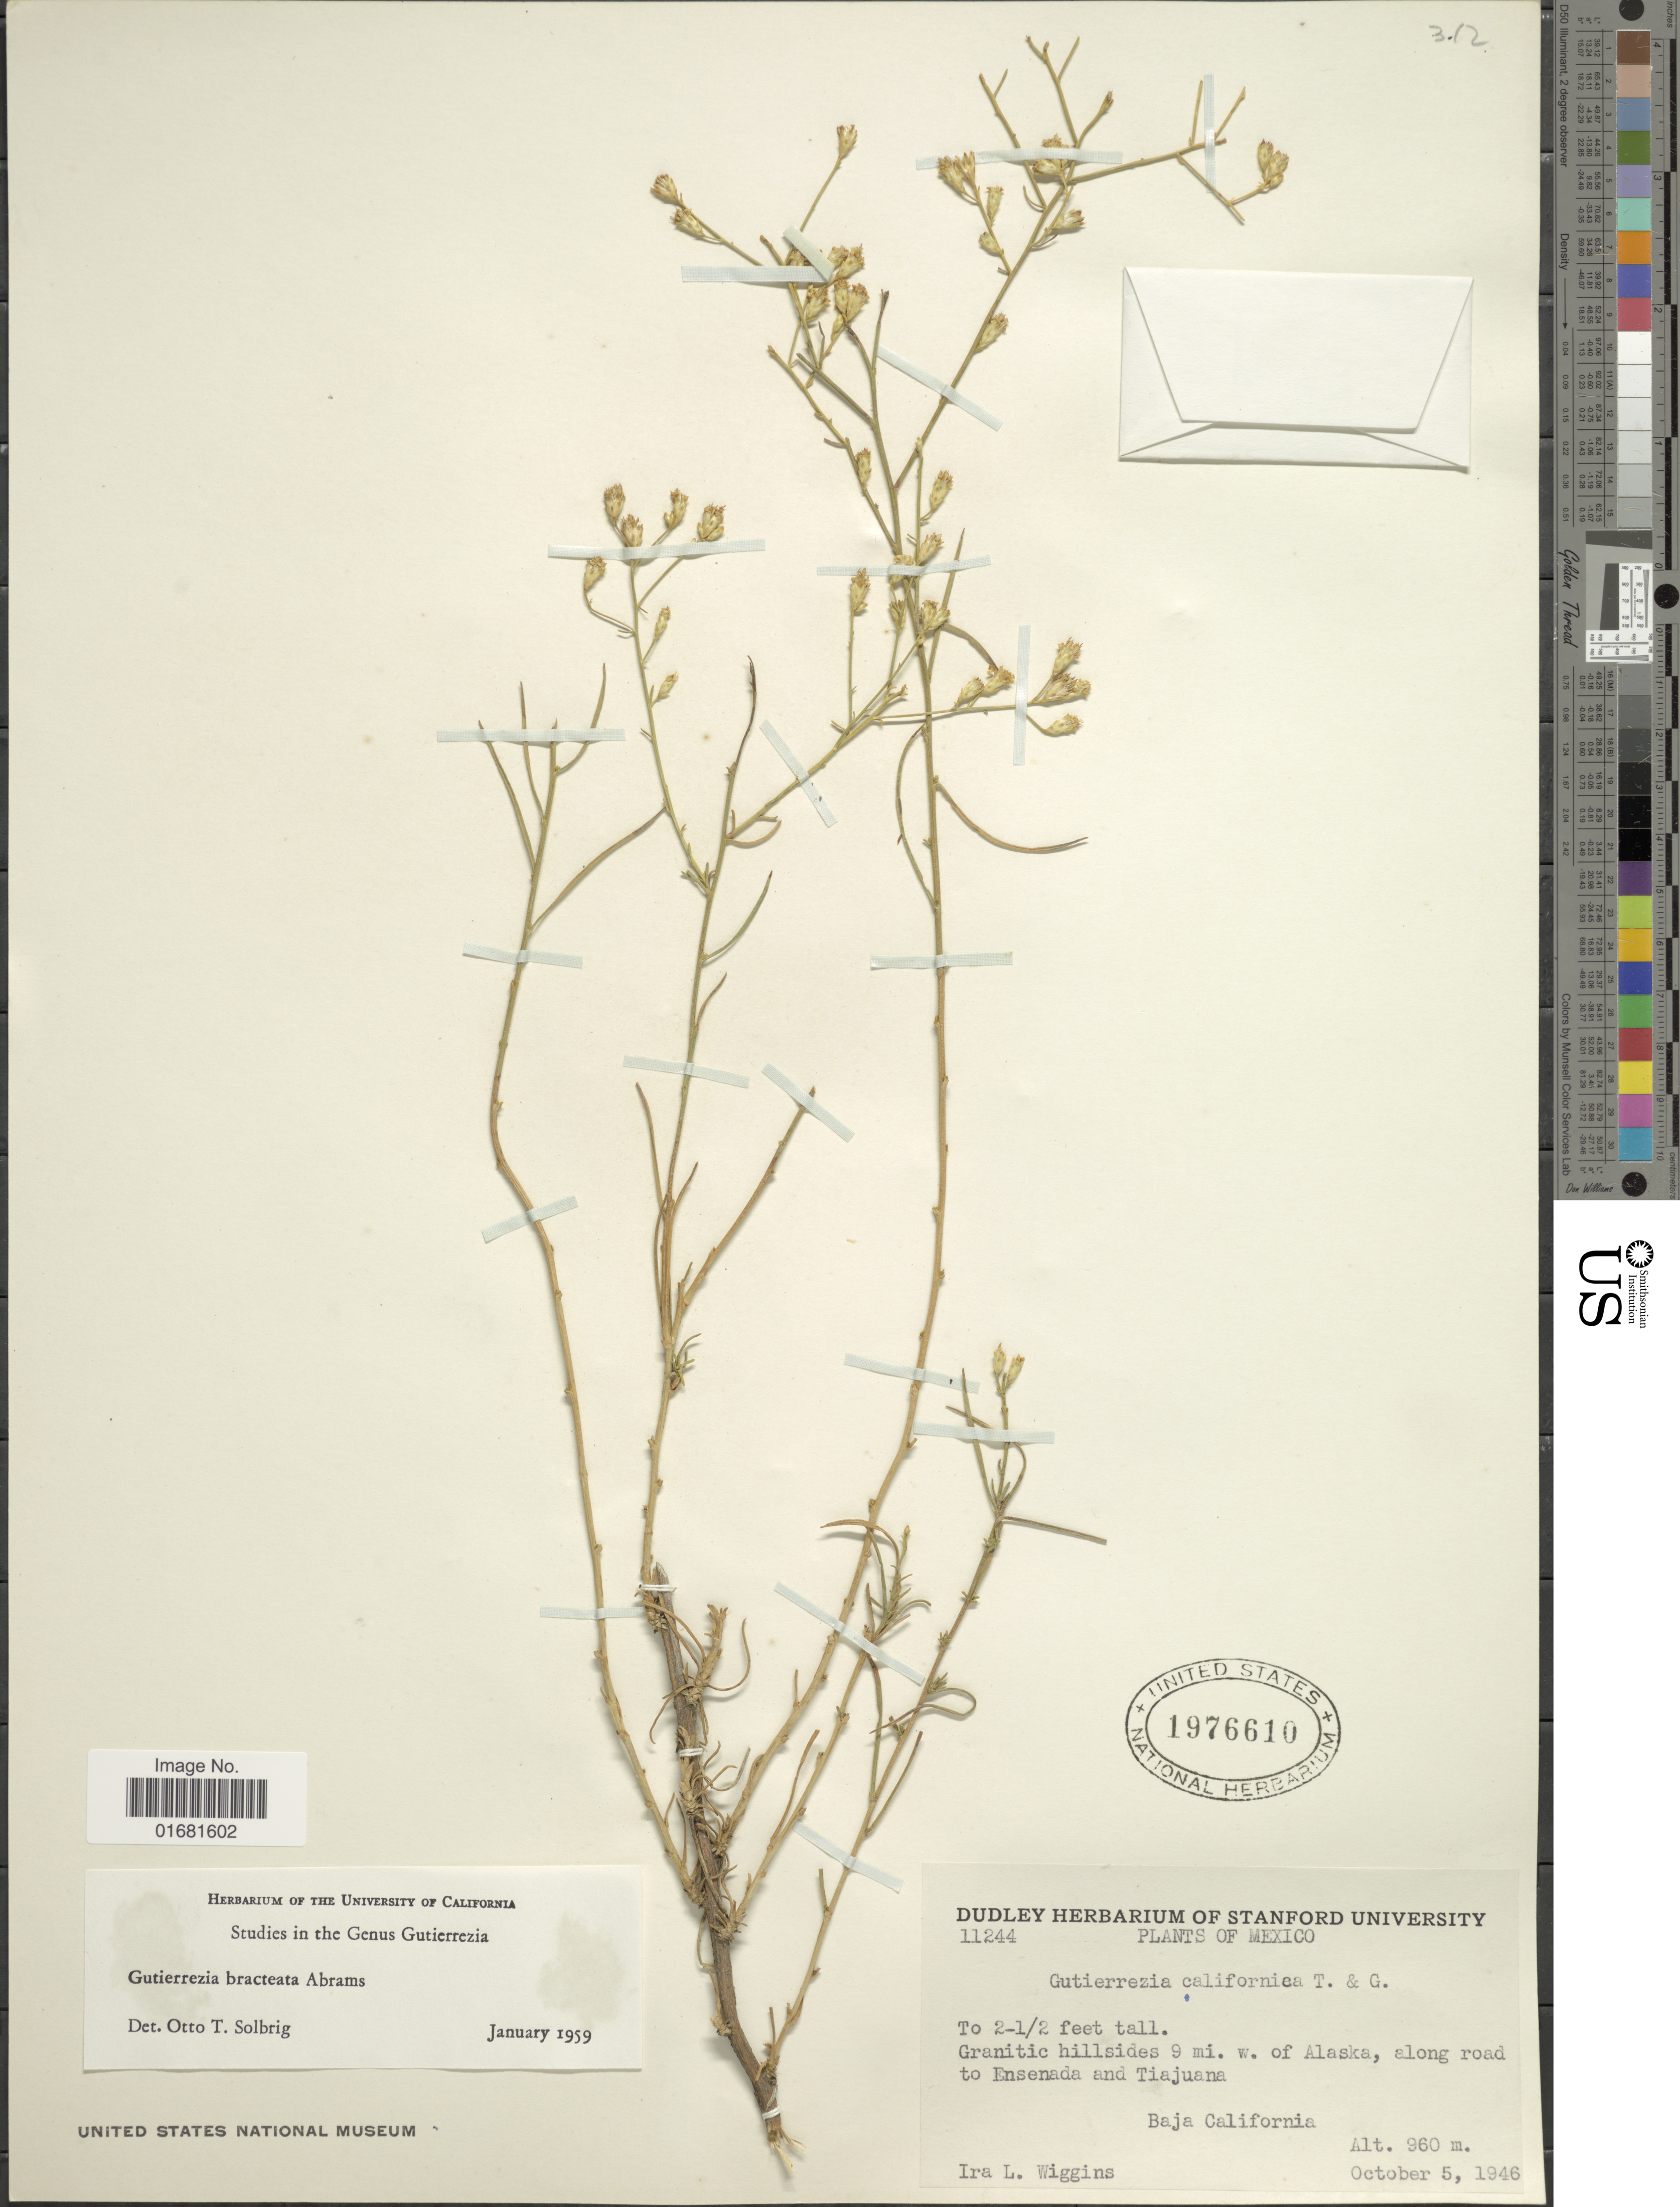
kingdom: Plantae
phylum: Tracheophyta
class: Magnoliopsida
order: Asterales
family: Asteraceae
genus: Gutierrezia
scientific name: Gutierrezia bracteata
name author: Abrams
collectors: I. L. Wiggins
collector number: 11244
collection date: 1946-10-05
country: Mexico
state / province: Baja California Norte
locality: Mexico. Granitic hillsides 9 mi. w. of Alaska, along road to Ensenada and Tiajuana. Baja California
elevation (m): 960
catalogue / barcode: US 1976610